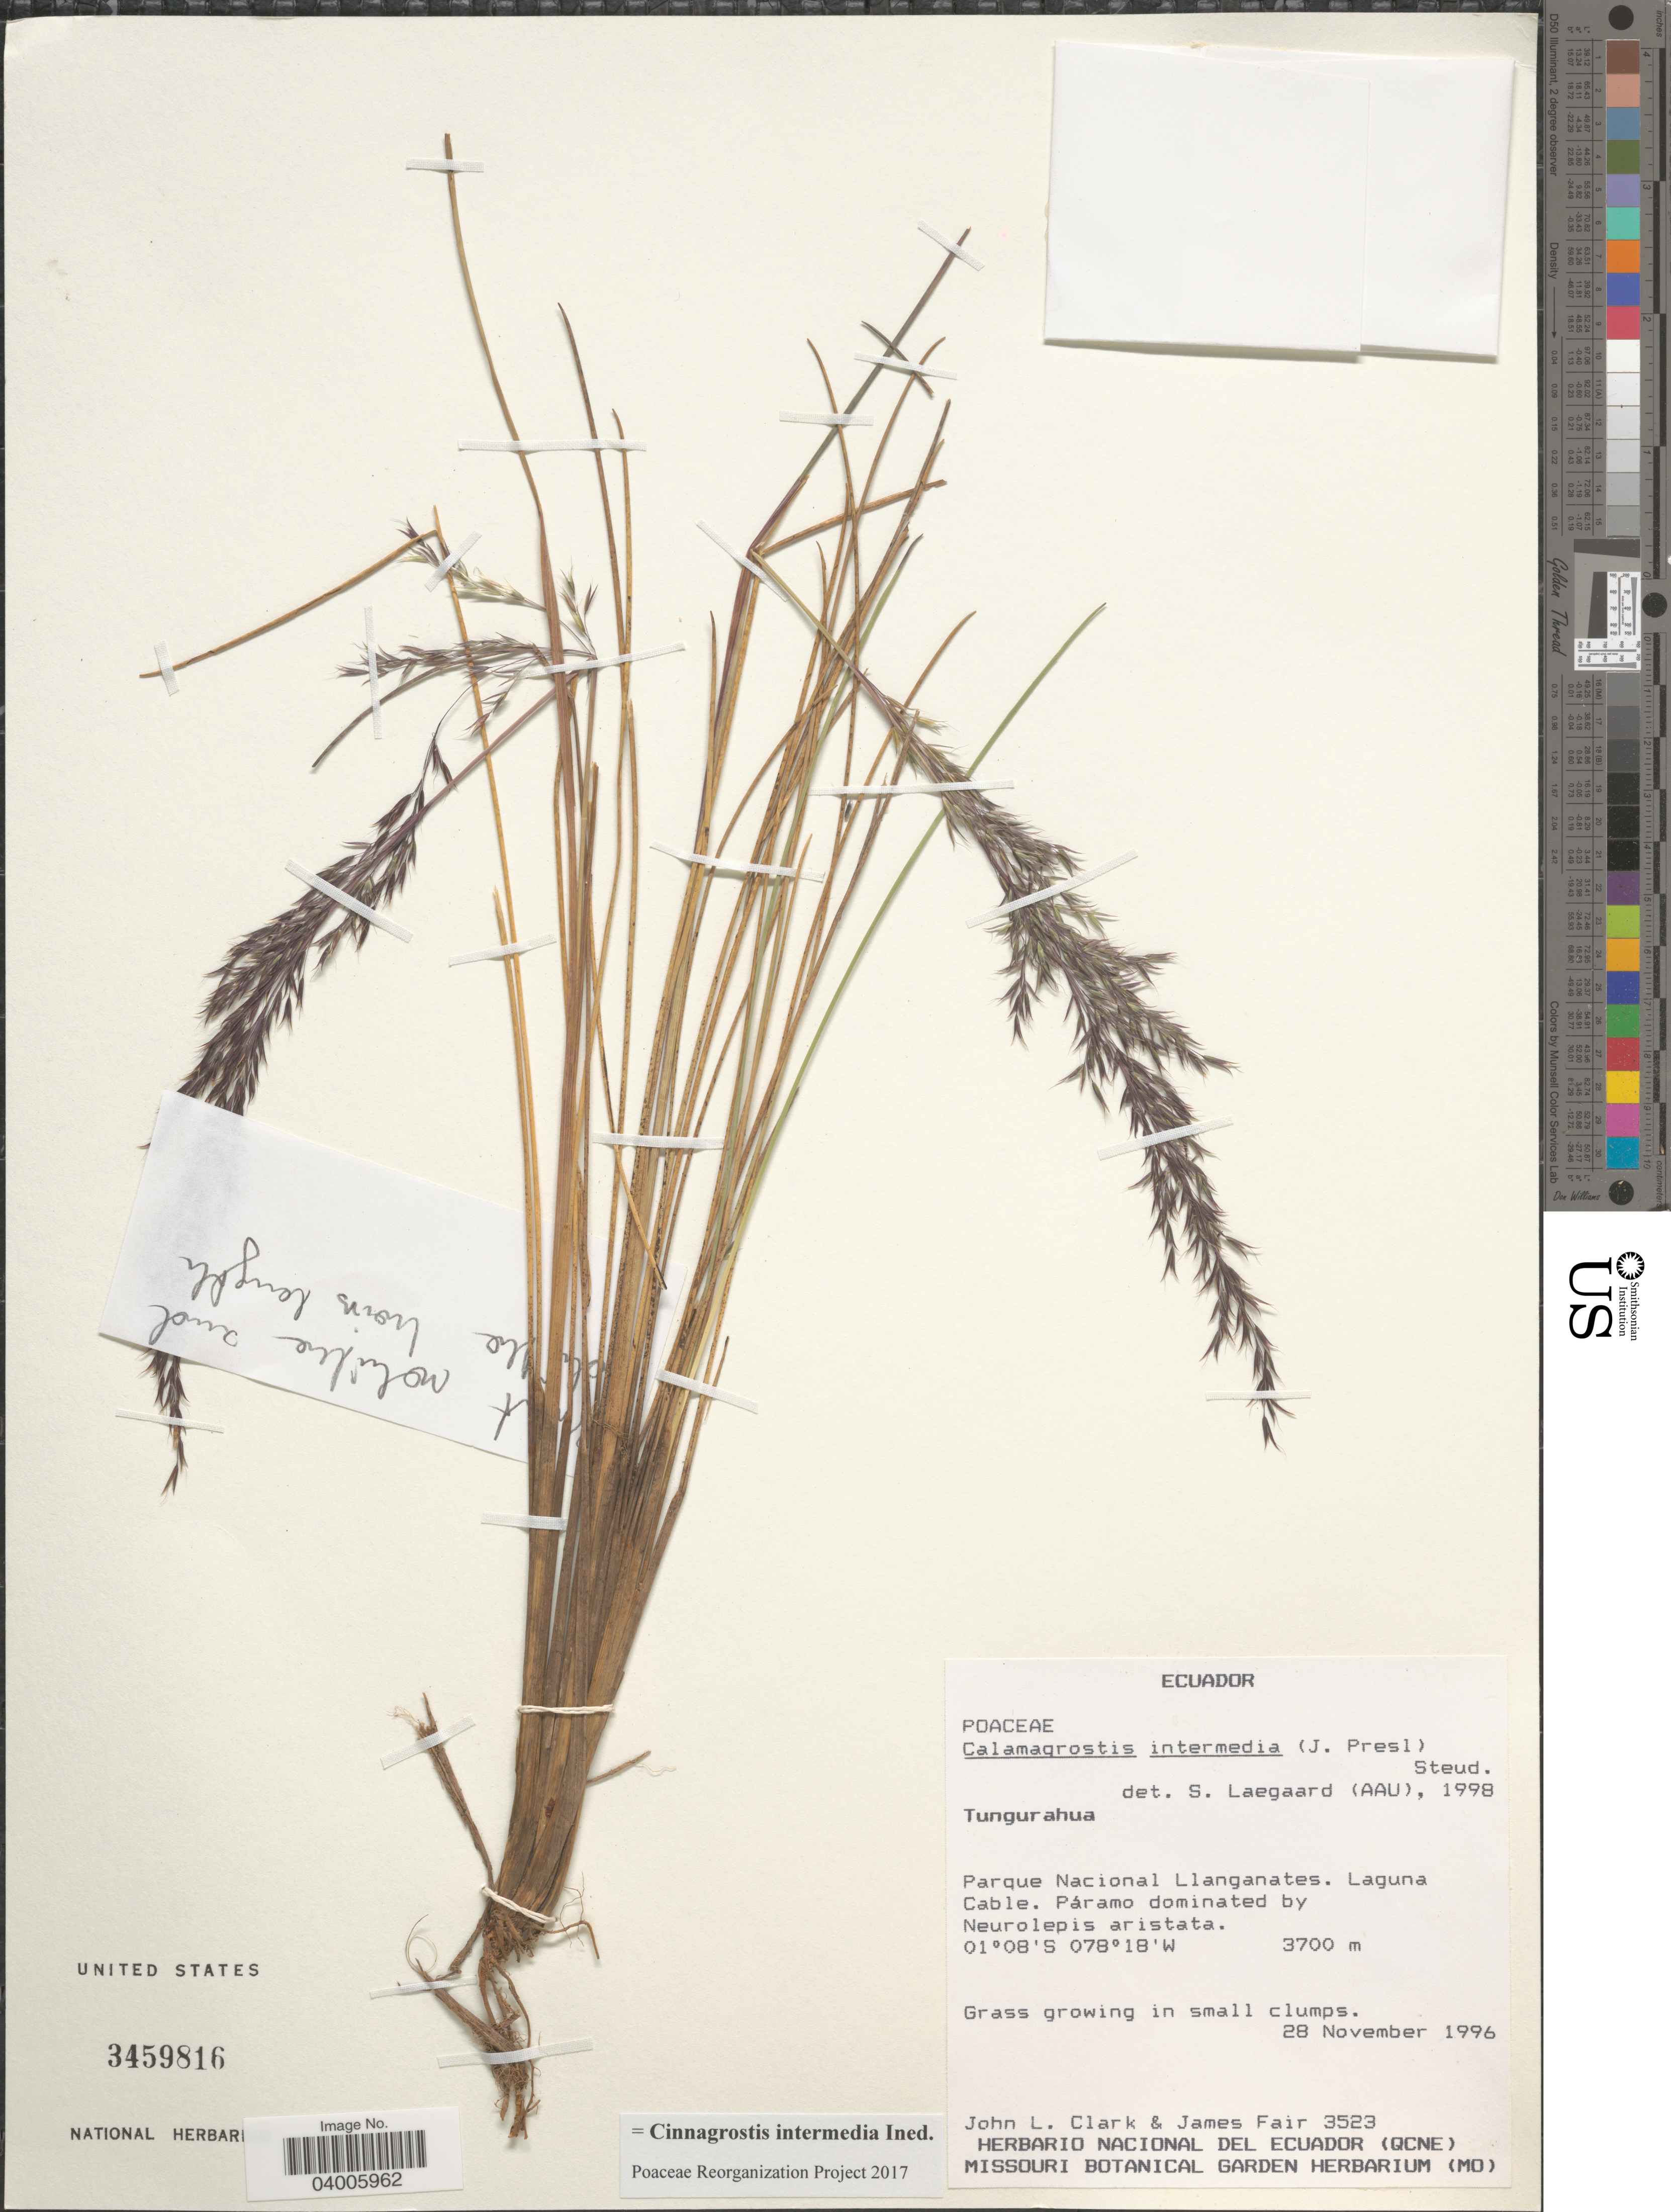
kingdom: Plantae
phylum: Tracheophyta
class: Liliopsida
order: Poales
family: Poaceae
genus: Cinnagrostis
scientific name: Cinnagrostis intermedia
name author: (J. Presl) P.M. Peterson et al.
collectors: J. L. Clark & J. Fair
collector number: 3523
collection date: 1996-11-28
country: Ecuador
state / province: Tungurahua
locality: Parque Nacional Llanganates. Laguna Cable.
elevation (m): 3700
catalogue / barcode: US 3459816